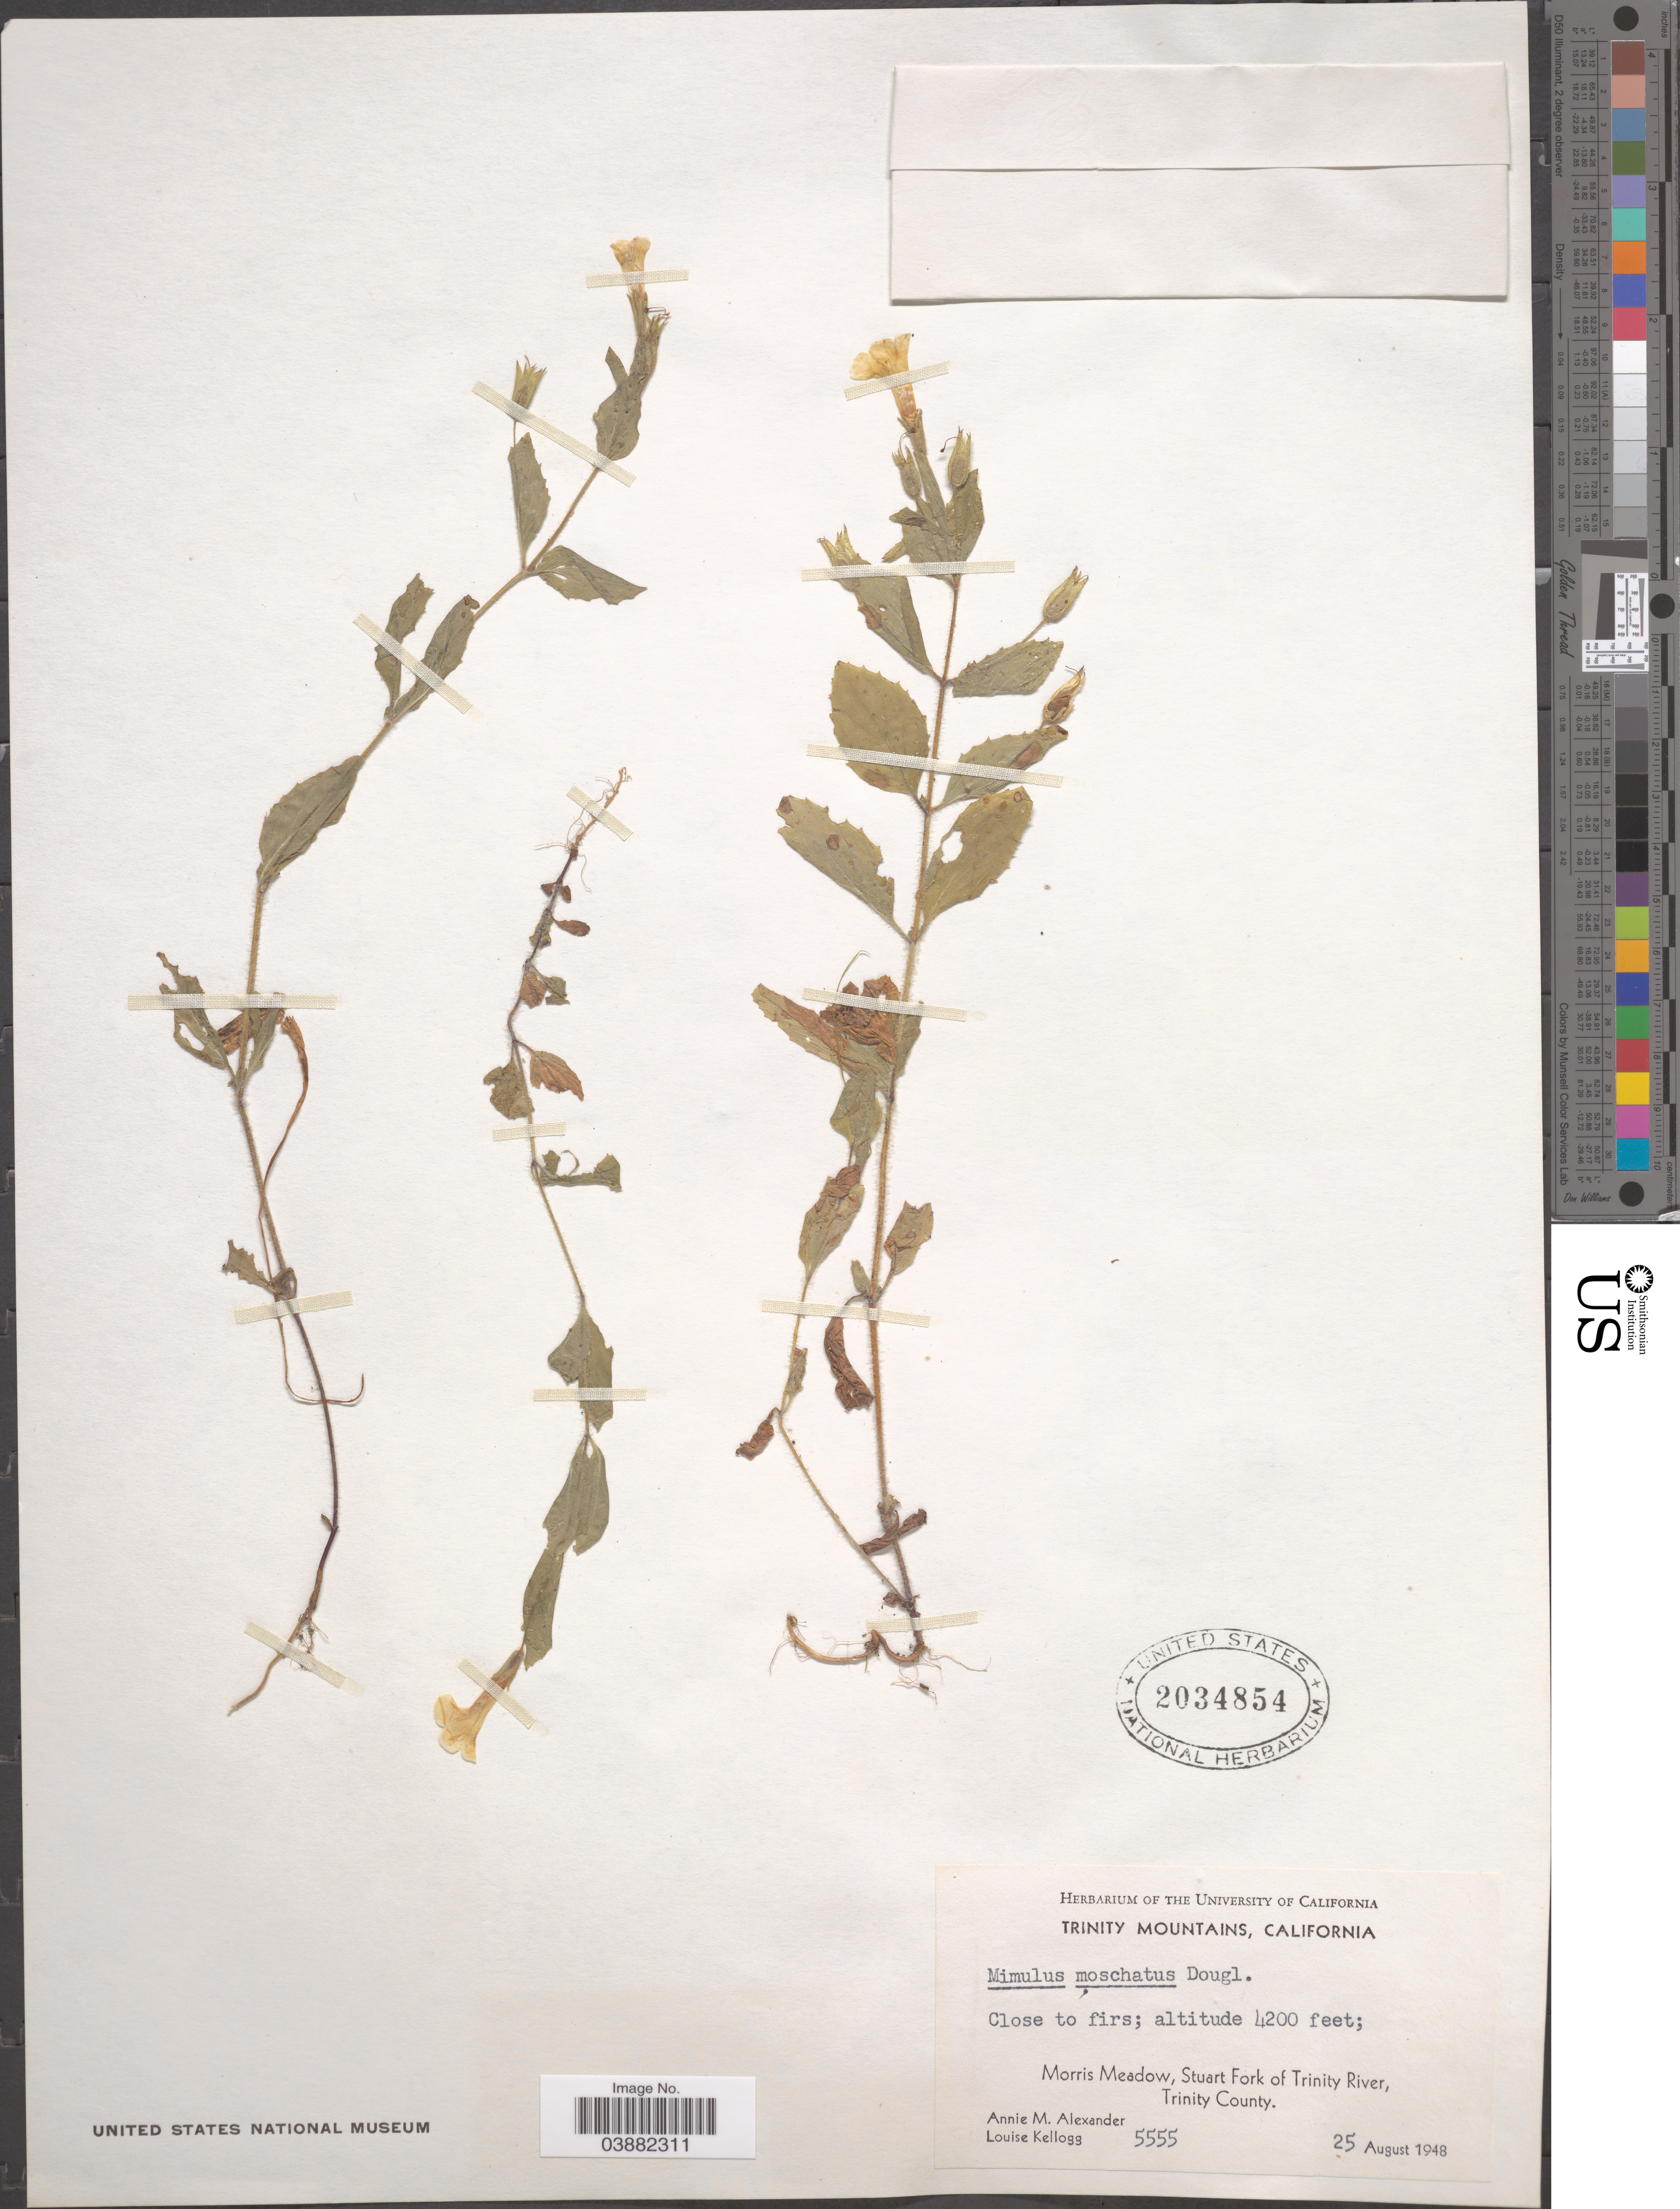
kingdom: Plantae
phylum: Tracheophyta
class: Magnoliopsida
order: Lamiales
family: Phrymaceae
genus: Mimulus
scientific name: Mimulus moschatus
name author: Douglas ex Lindl.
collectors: A. M. Alexander & L. Kellogg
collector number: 5555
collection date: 1948-08-25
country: United States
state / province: California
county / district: Trinity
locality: Trinity Mountains. Morris Meadow, Stuart Fork of Trinity River, Trinity County.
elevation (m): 1280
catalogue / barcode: US 2034854